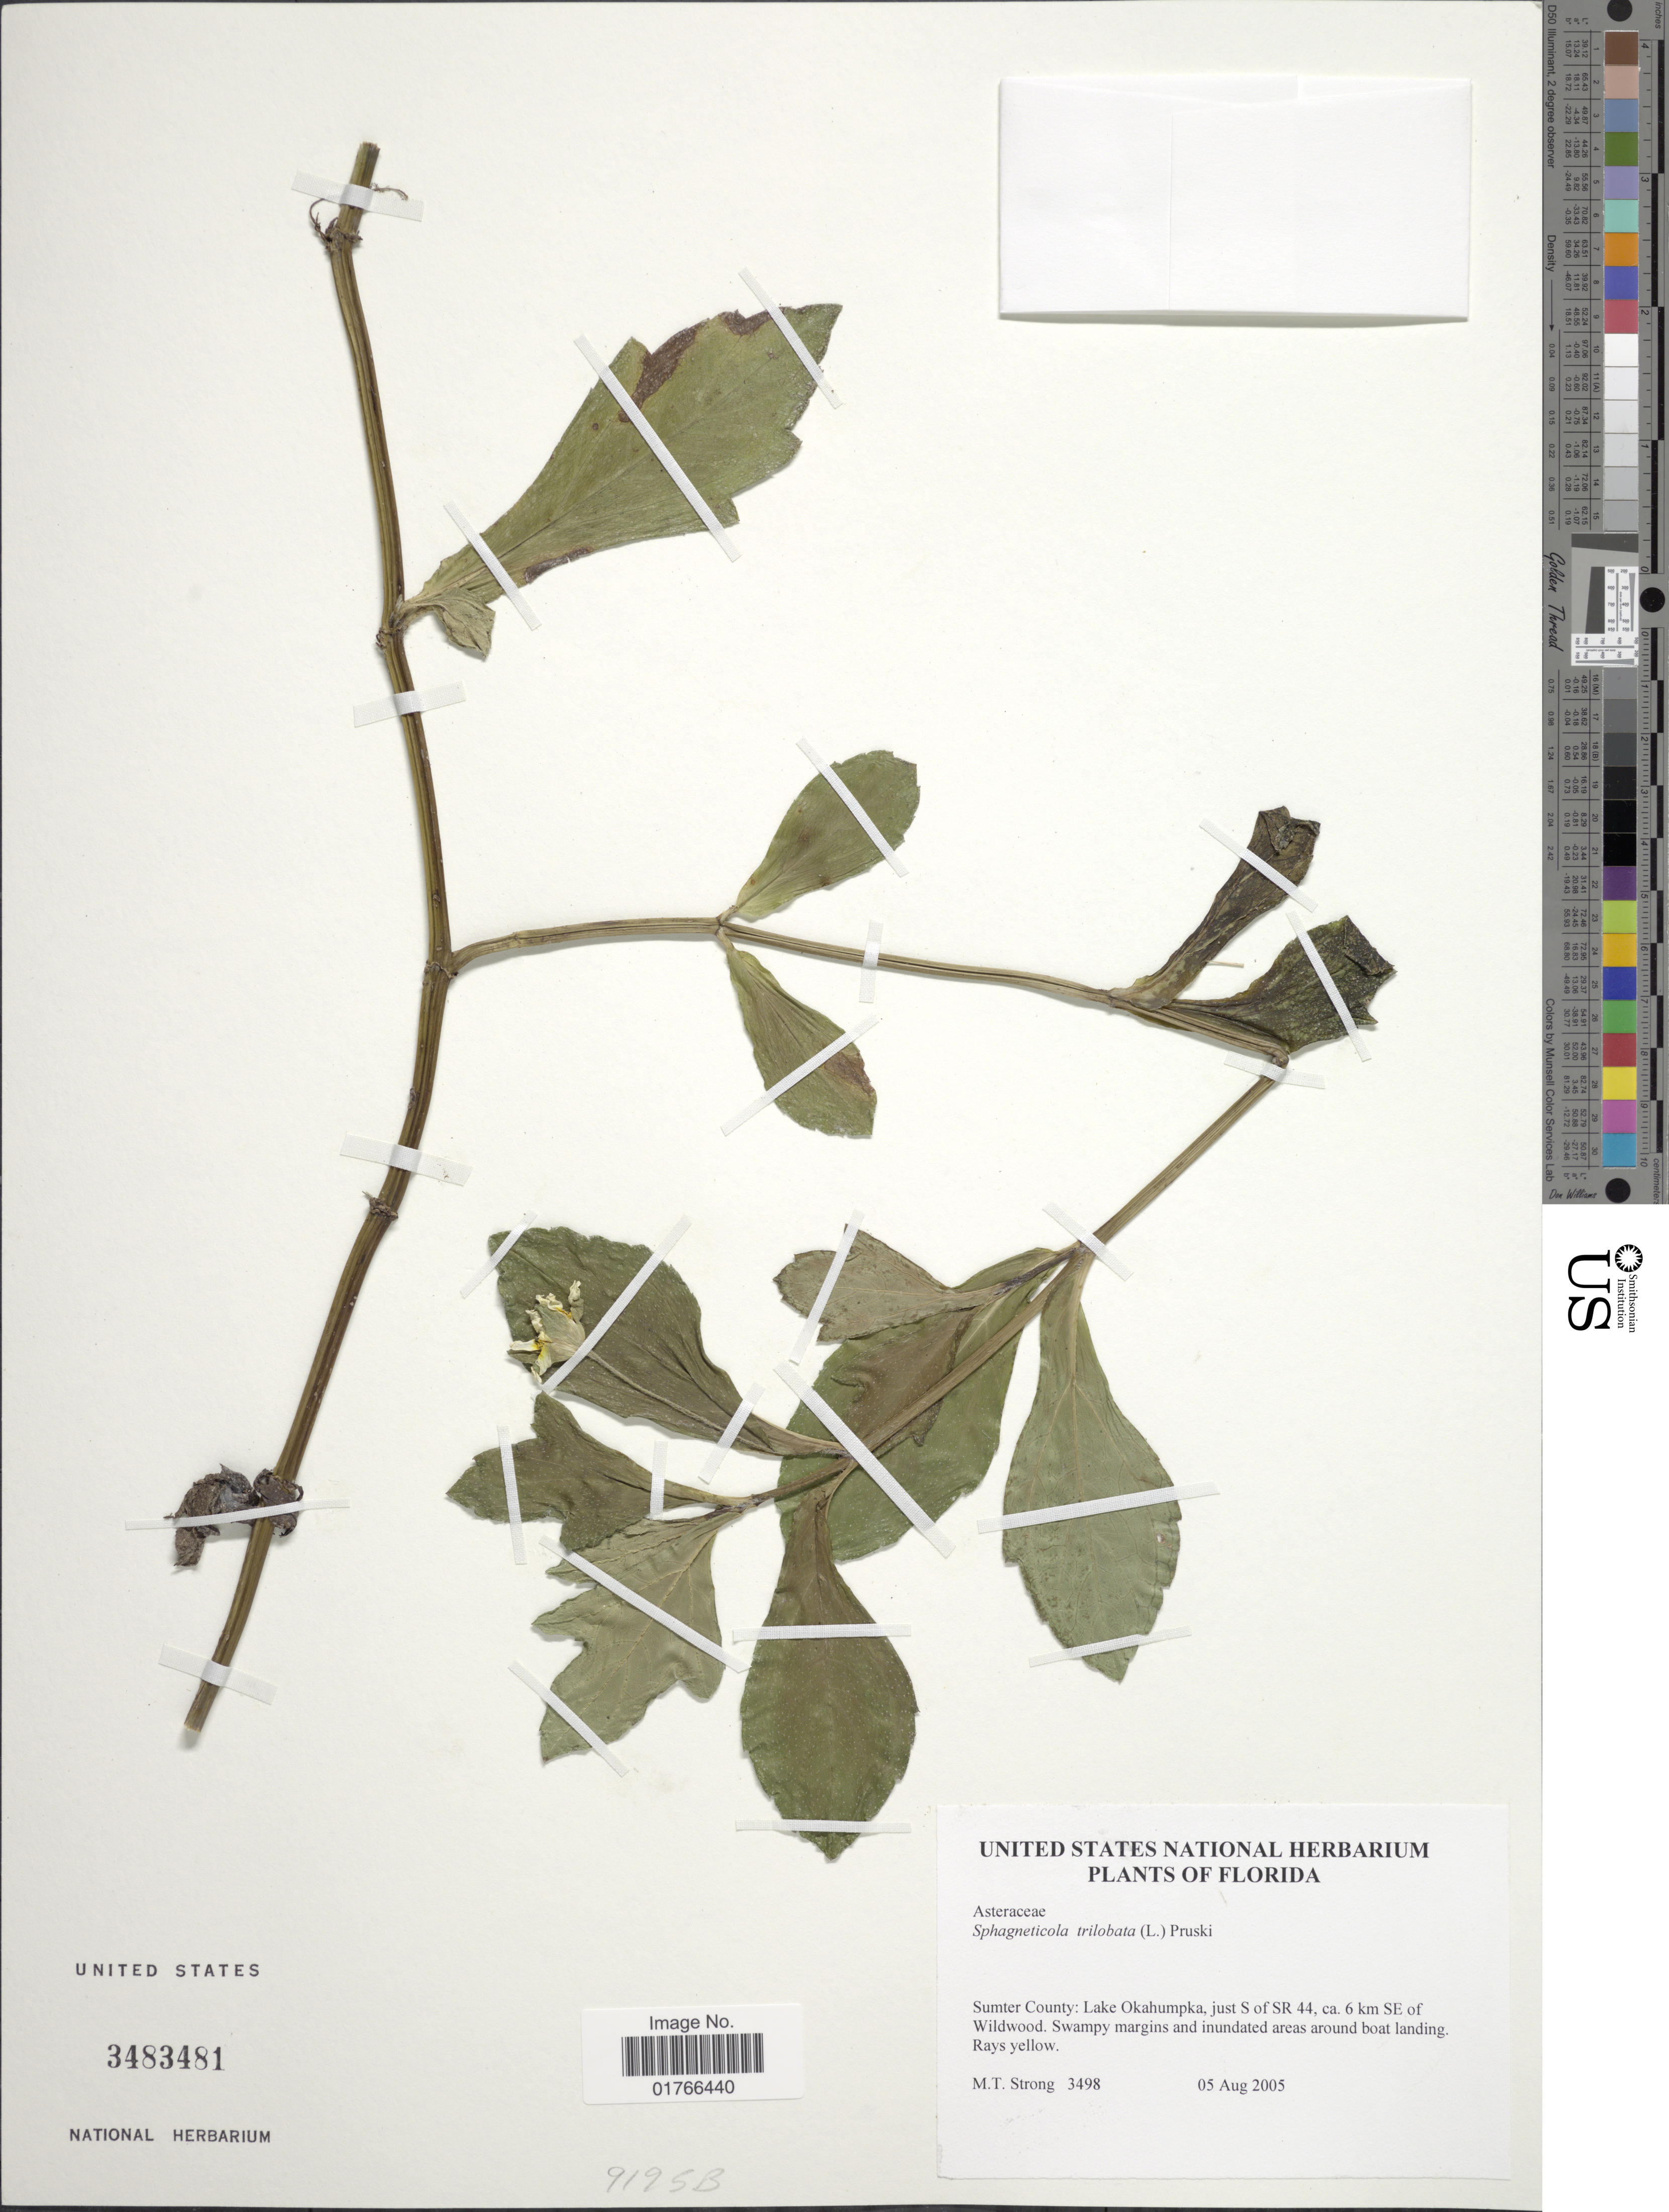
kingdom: Plantae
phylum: Tracheophyta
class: Magnoliopsida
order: Asterales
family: Asteraceae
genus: Sphagneticola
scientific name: Sphagneticola trilobata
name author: (L.) Pruski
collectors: M. T. Strong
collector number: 3498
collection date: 2005-08-05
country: United States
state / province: Florida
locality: Sumter County, Lake Okahumpka, just S of SR 44, ca 6 km SE of Wildwood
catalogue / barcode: US 3483481